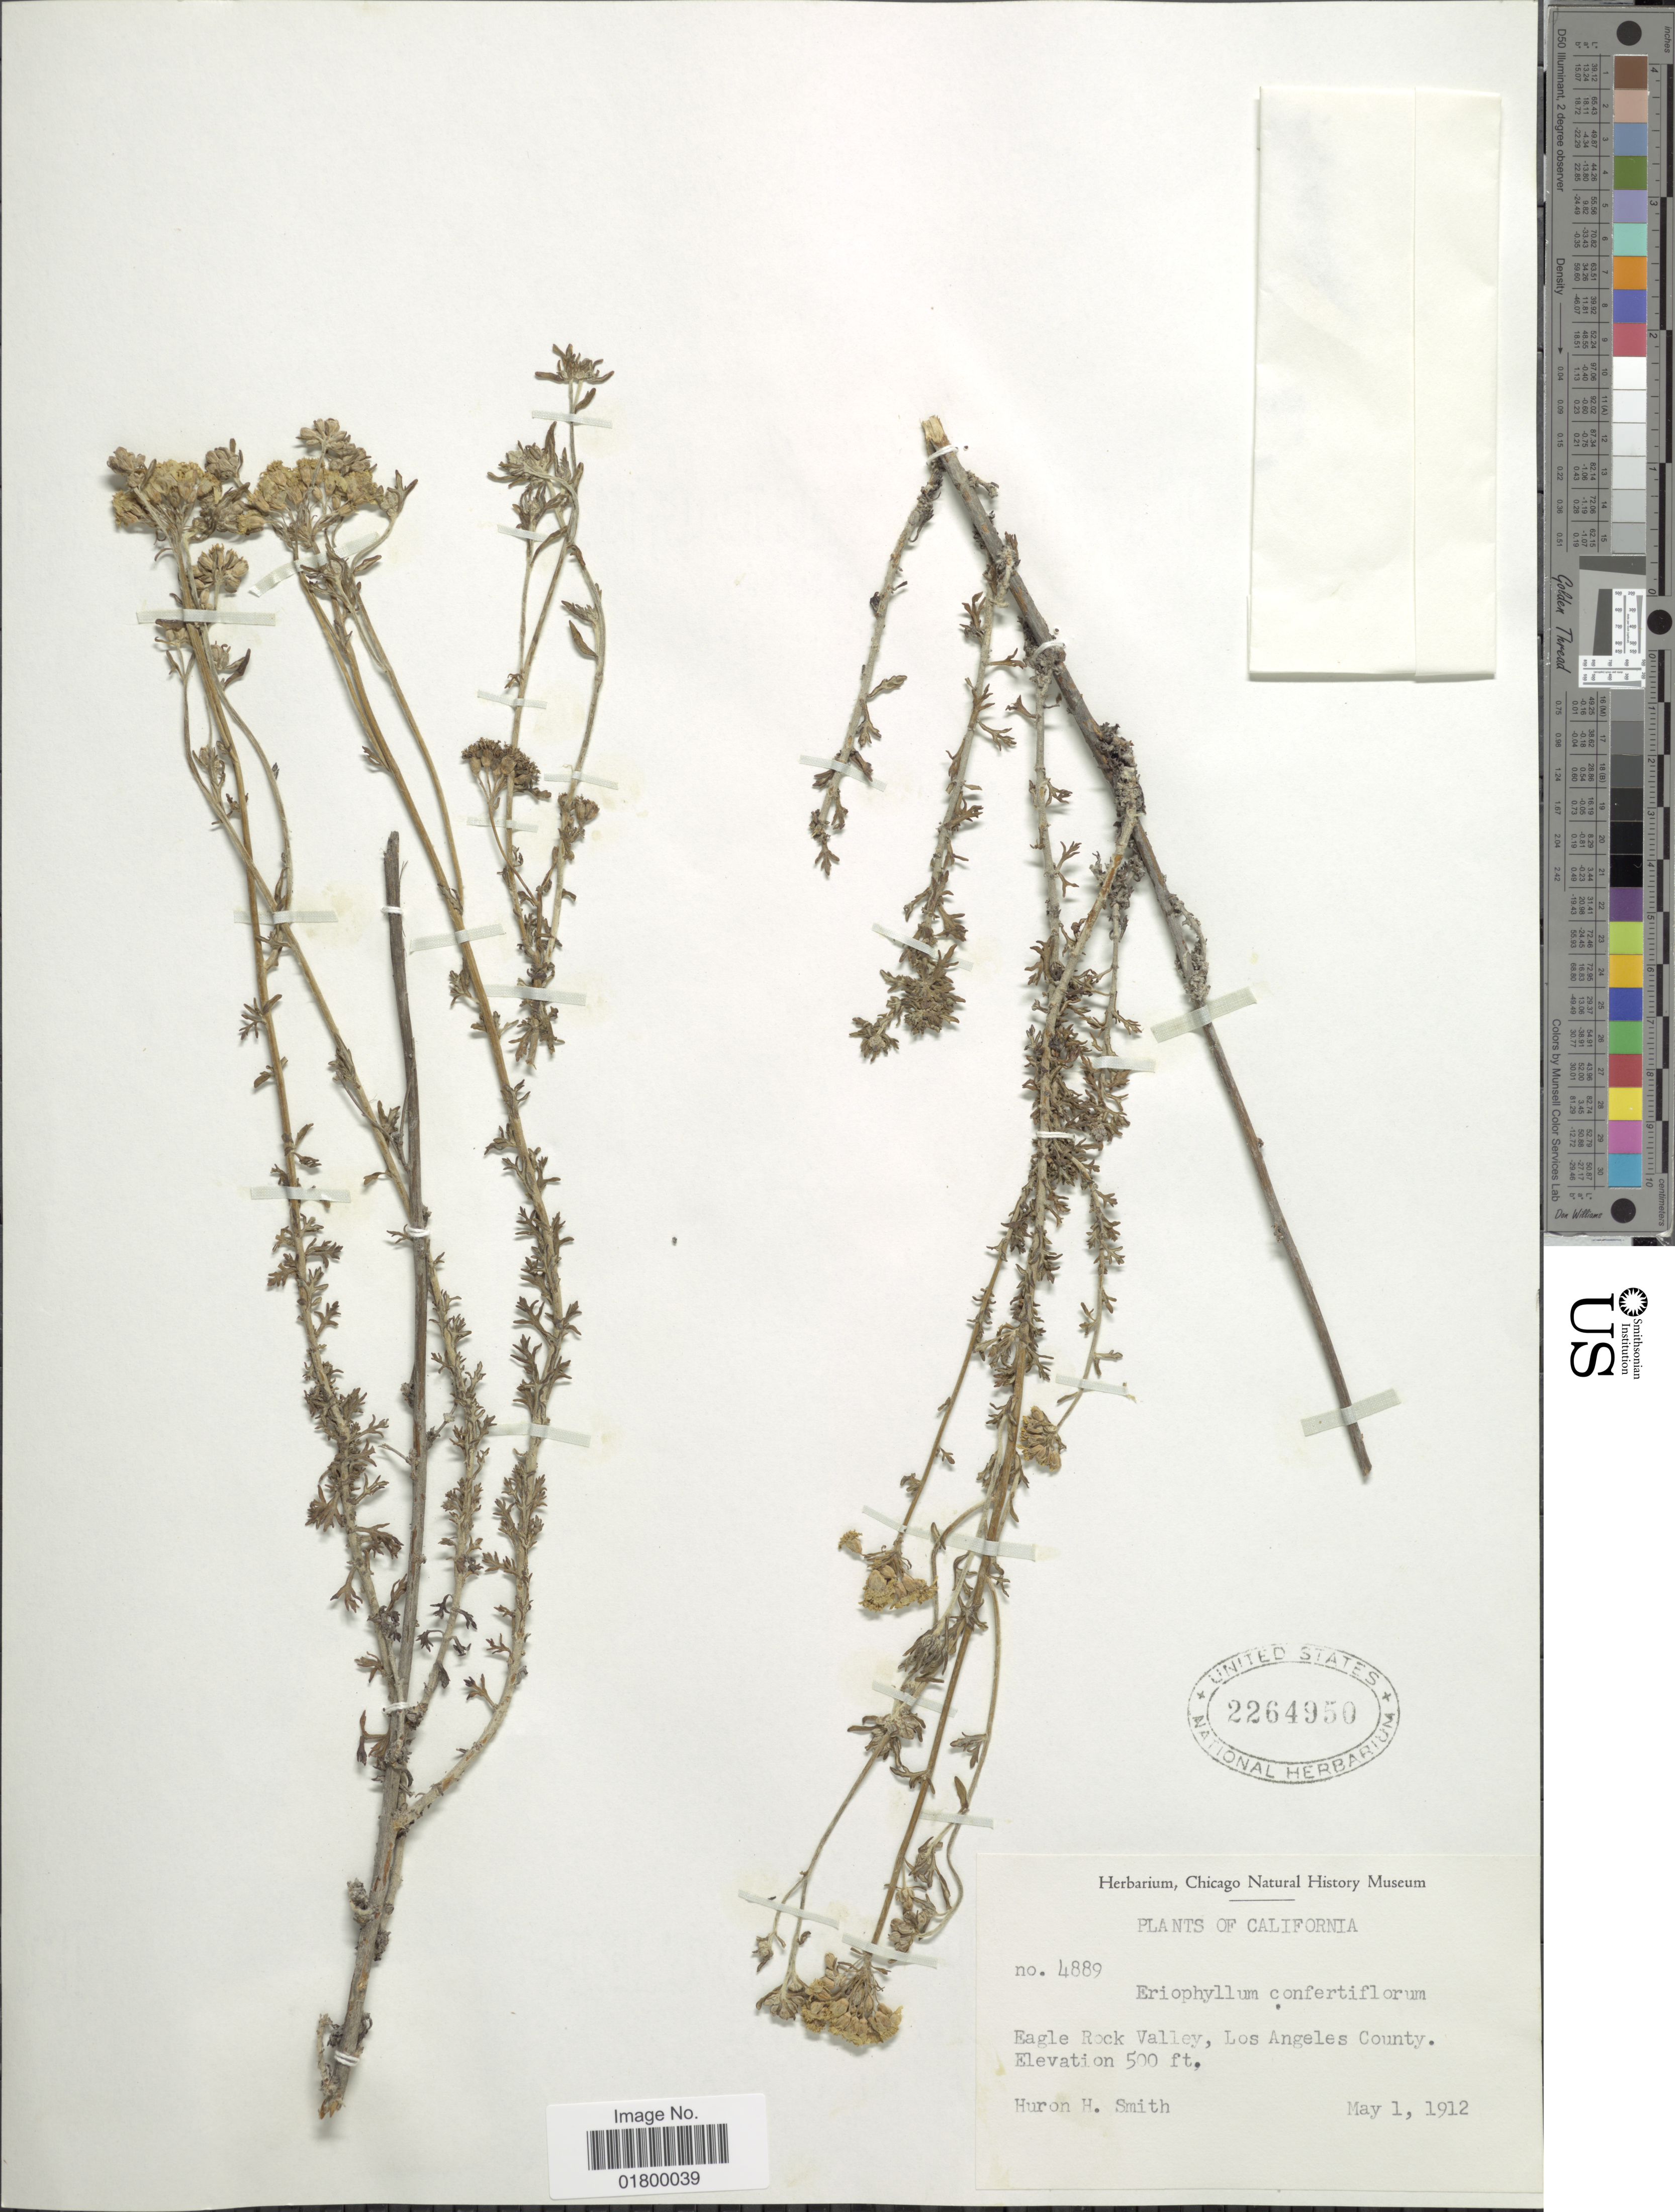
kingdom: Plantae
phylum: Tracheophyta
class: Magnoliopsida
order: Asterales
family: Asteraceae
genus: Eriophyllum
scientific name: Eriophyllum confertiflorum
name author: (DC.) A. Gray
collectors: Huron H. Smith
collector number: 4889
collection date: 1912-05-01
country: United States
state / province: California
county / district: Los Angeles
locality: Eagle Rock Valley, Los Angeles County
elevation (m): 152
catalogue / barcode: US 2264950